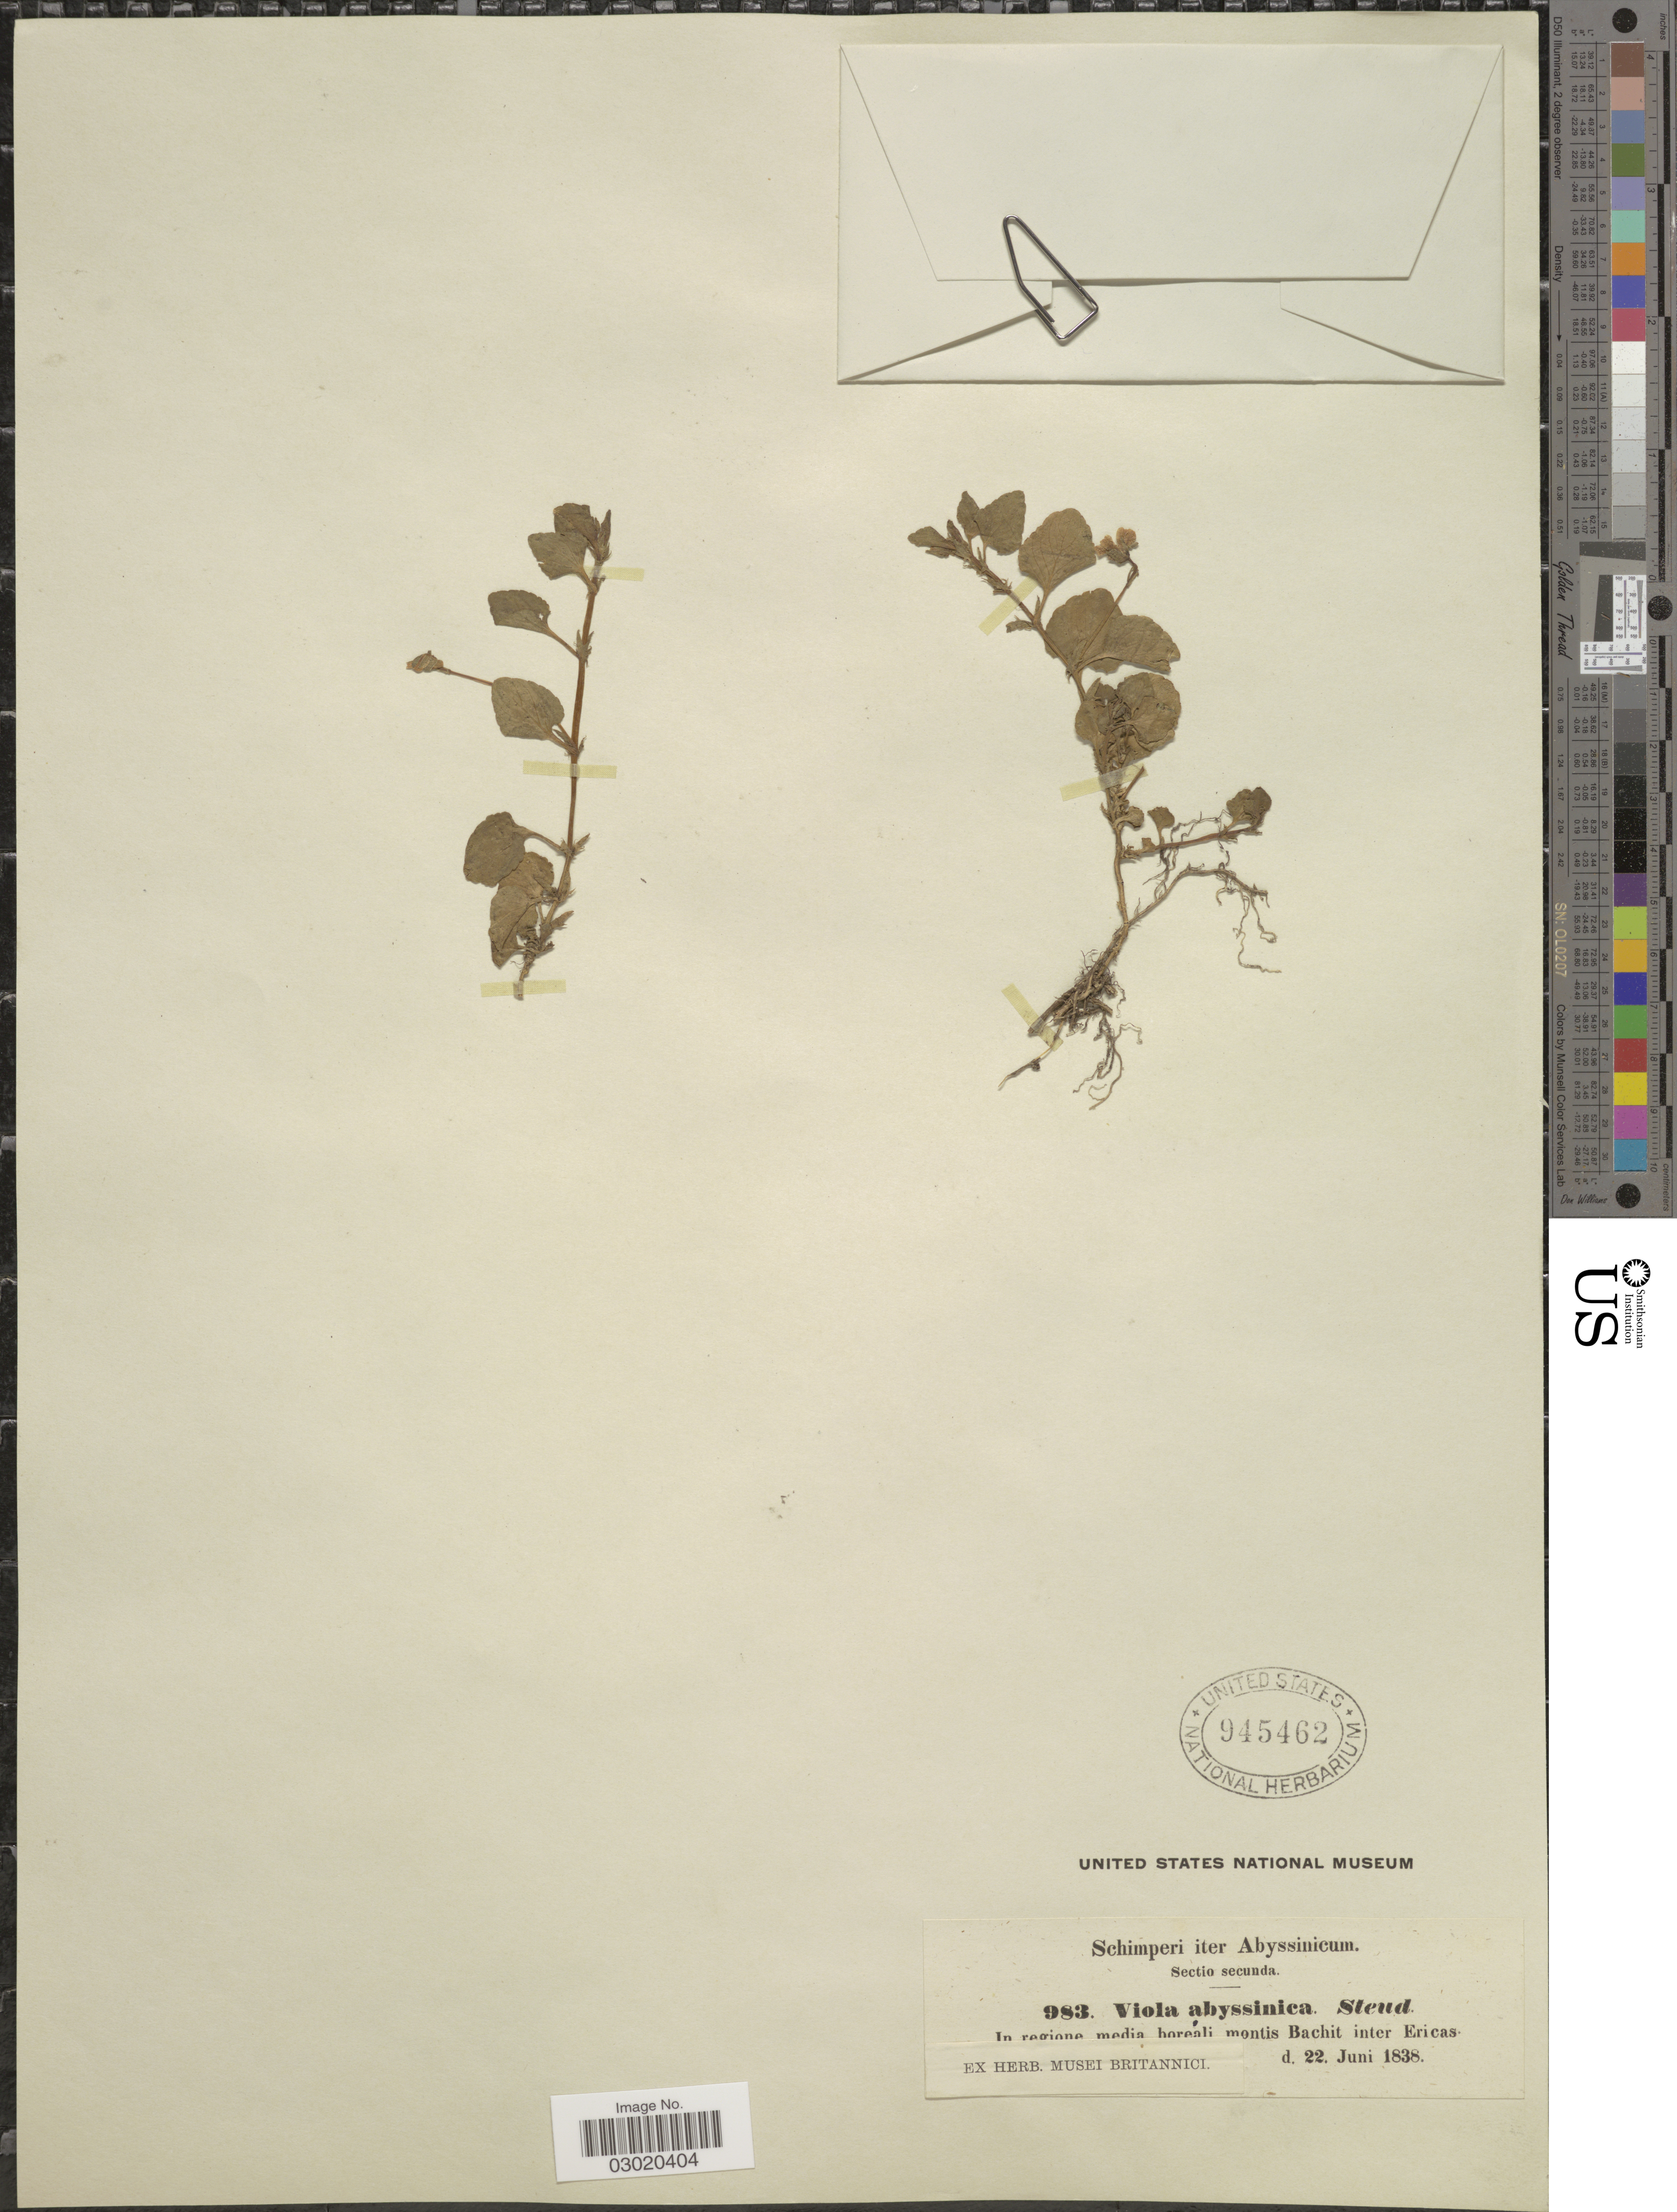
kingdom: Plantae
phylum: Tracheophyta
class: Magnoliopsida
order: Malpighiales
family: Violaceae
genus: Viola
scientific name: Viola abyssinica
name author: Steud. ex Oliv.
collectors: -. Schimper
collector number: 983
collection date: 1838-06-22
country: Eritrea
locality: Iter Abyssinicum. In regione media boreali montis Bachit inter Ericas.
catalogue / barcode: US 945462